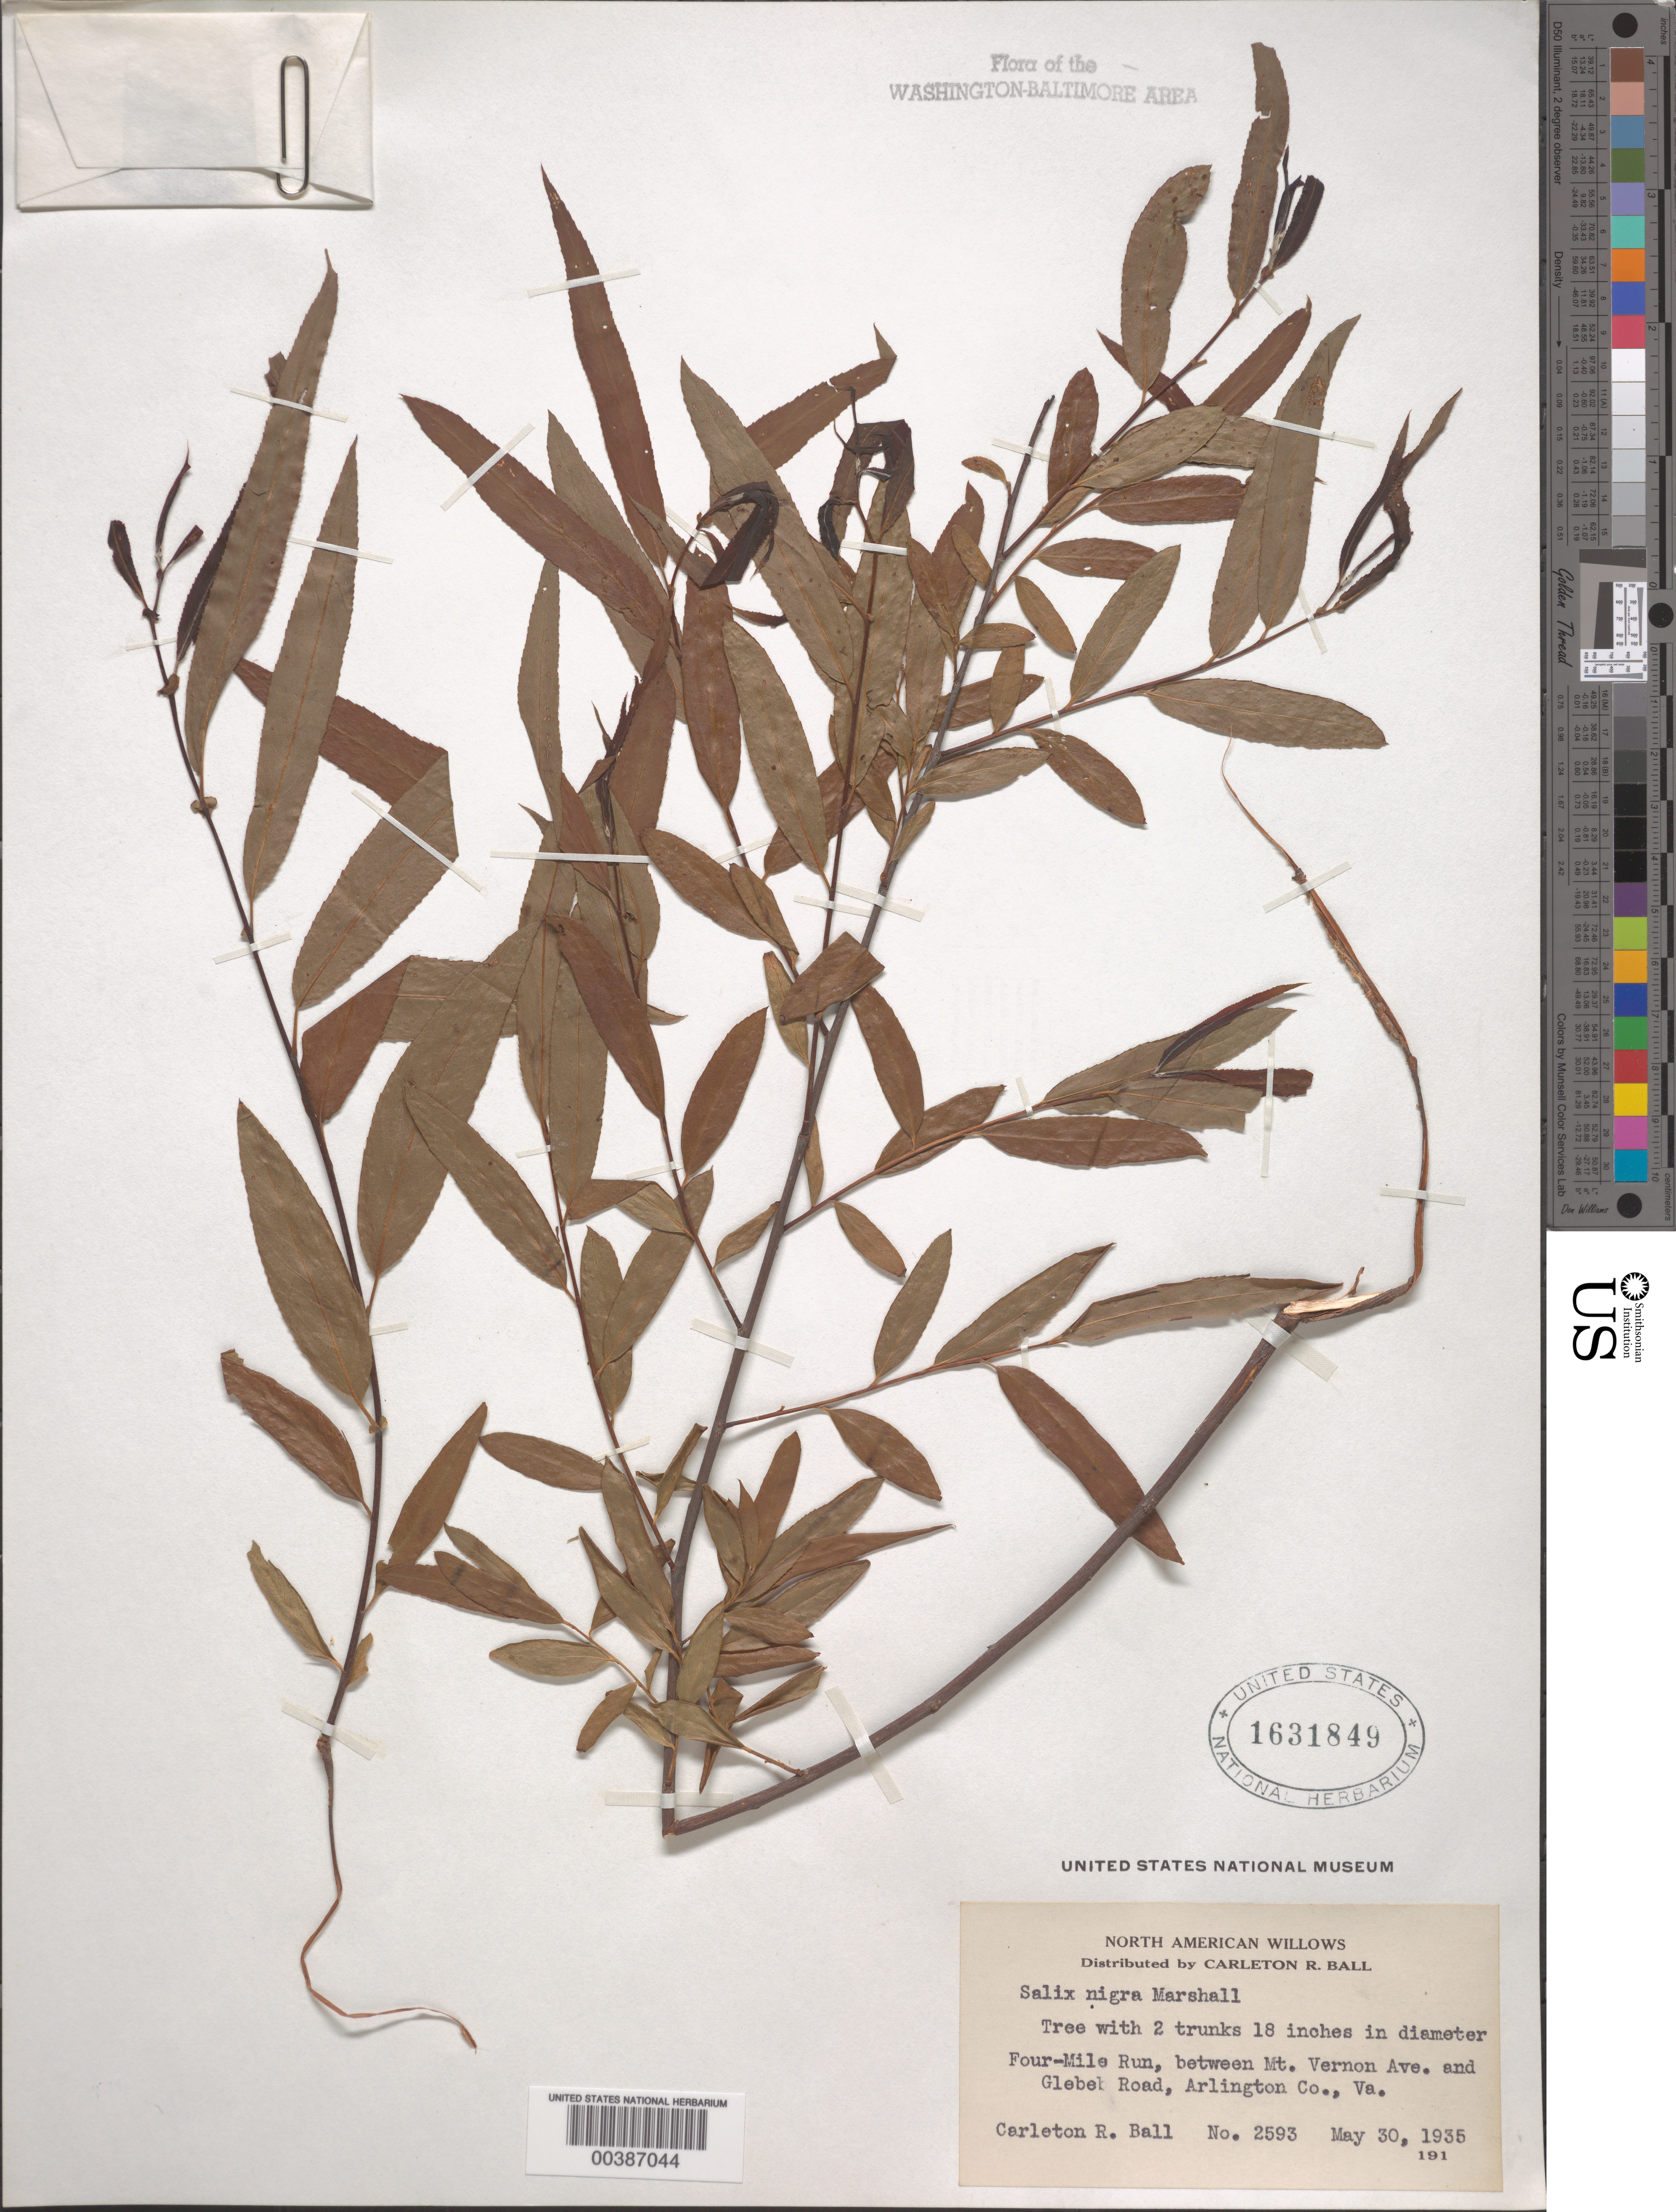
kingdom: Plantae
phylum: Tracheophyta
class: Magnoliopsida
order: Malpighiales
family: Salicaceae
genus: Salix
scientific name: Salix nigra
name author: Marshall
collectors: C. R. Ball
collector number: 2593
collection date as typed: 30 May 1935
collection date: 1935-05-30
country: United States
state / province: Virginia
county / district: Arlington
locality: Four Mile Run between Mount Vernon Ave. and Glebe Rd.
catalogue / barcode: US 1631849